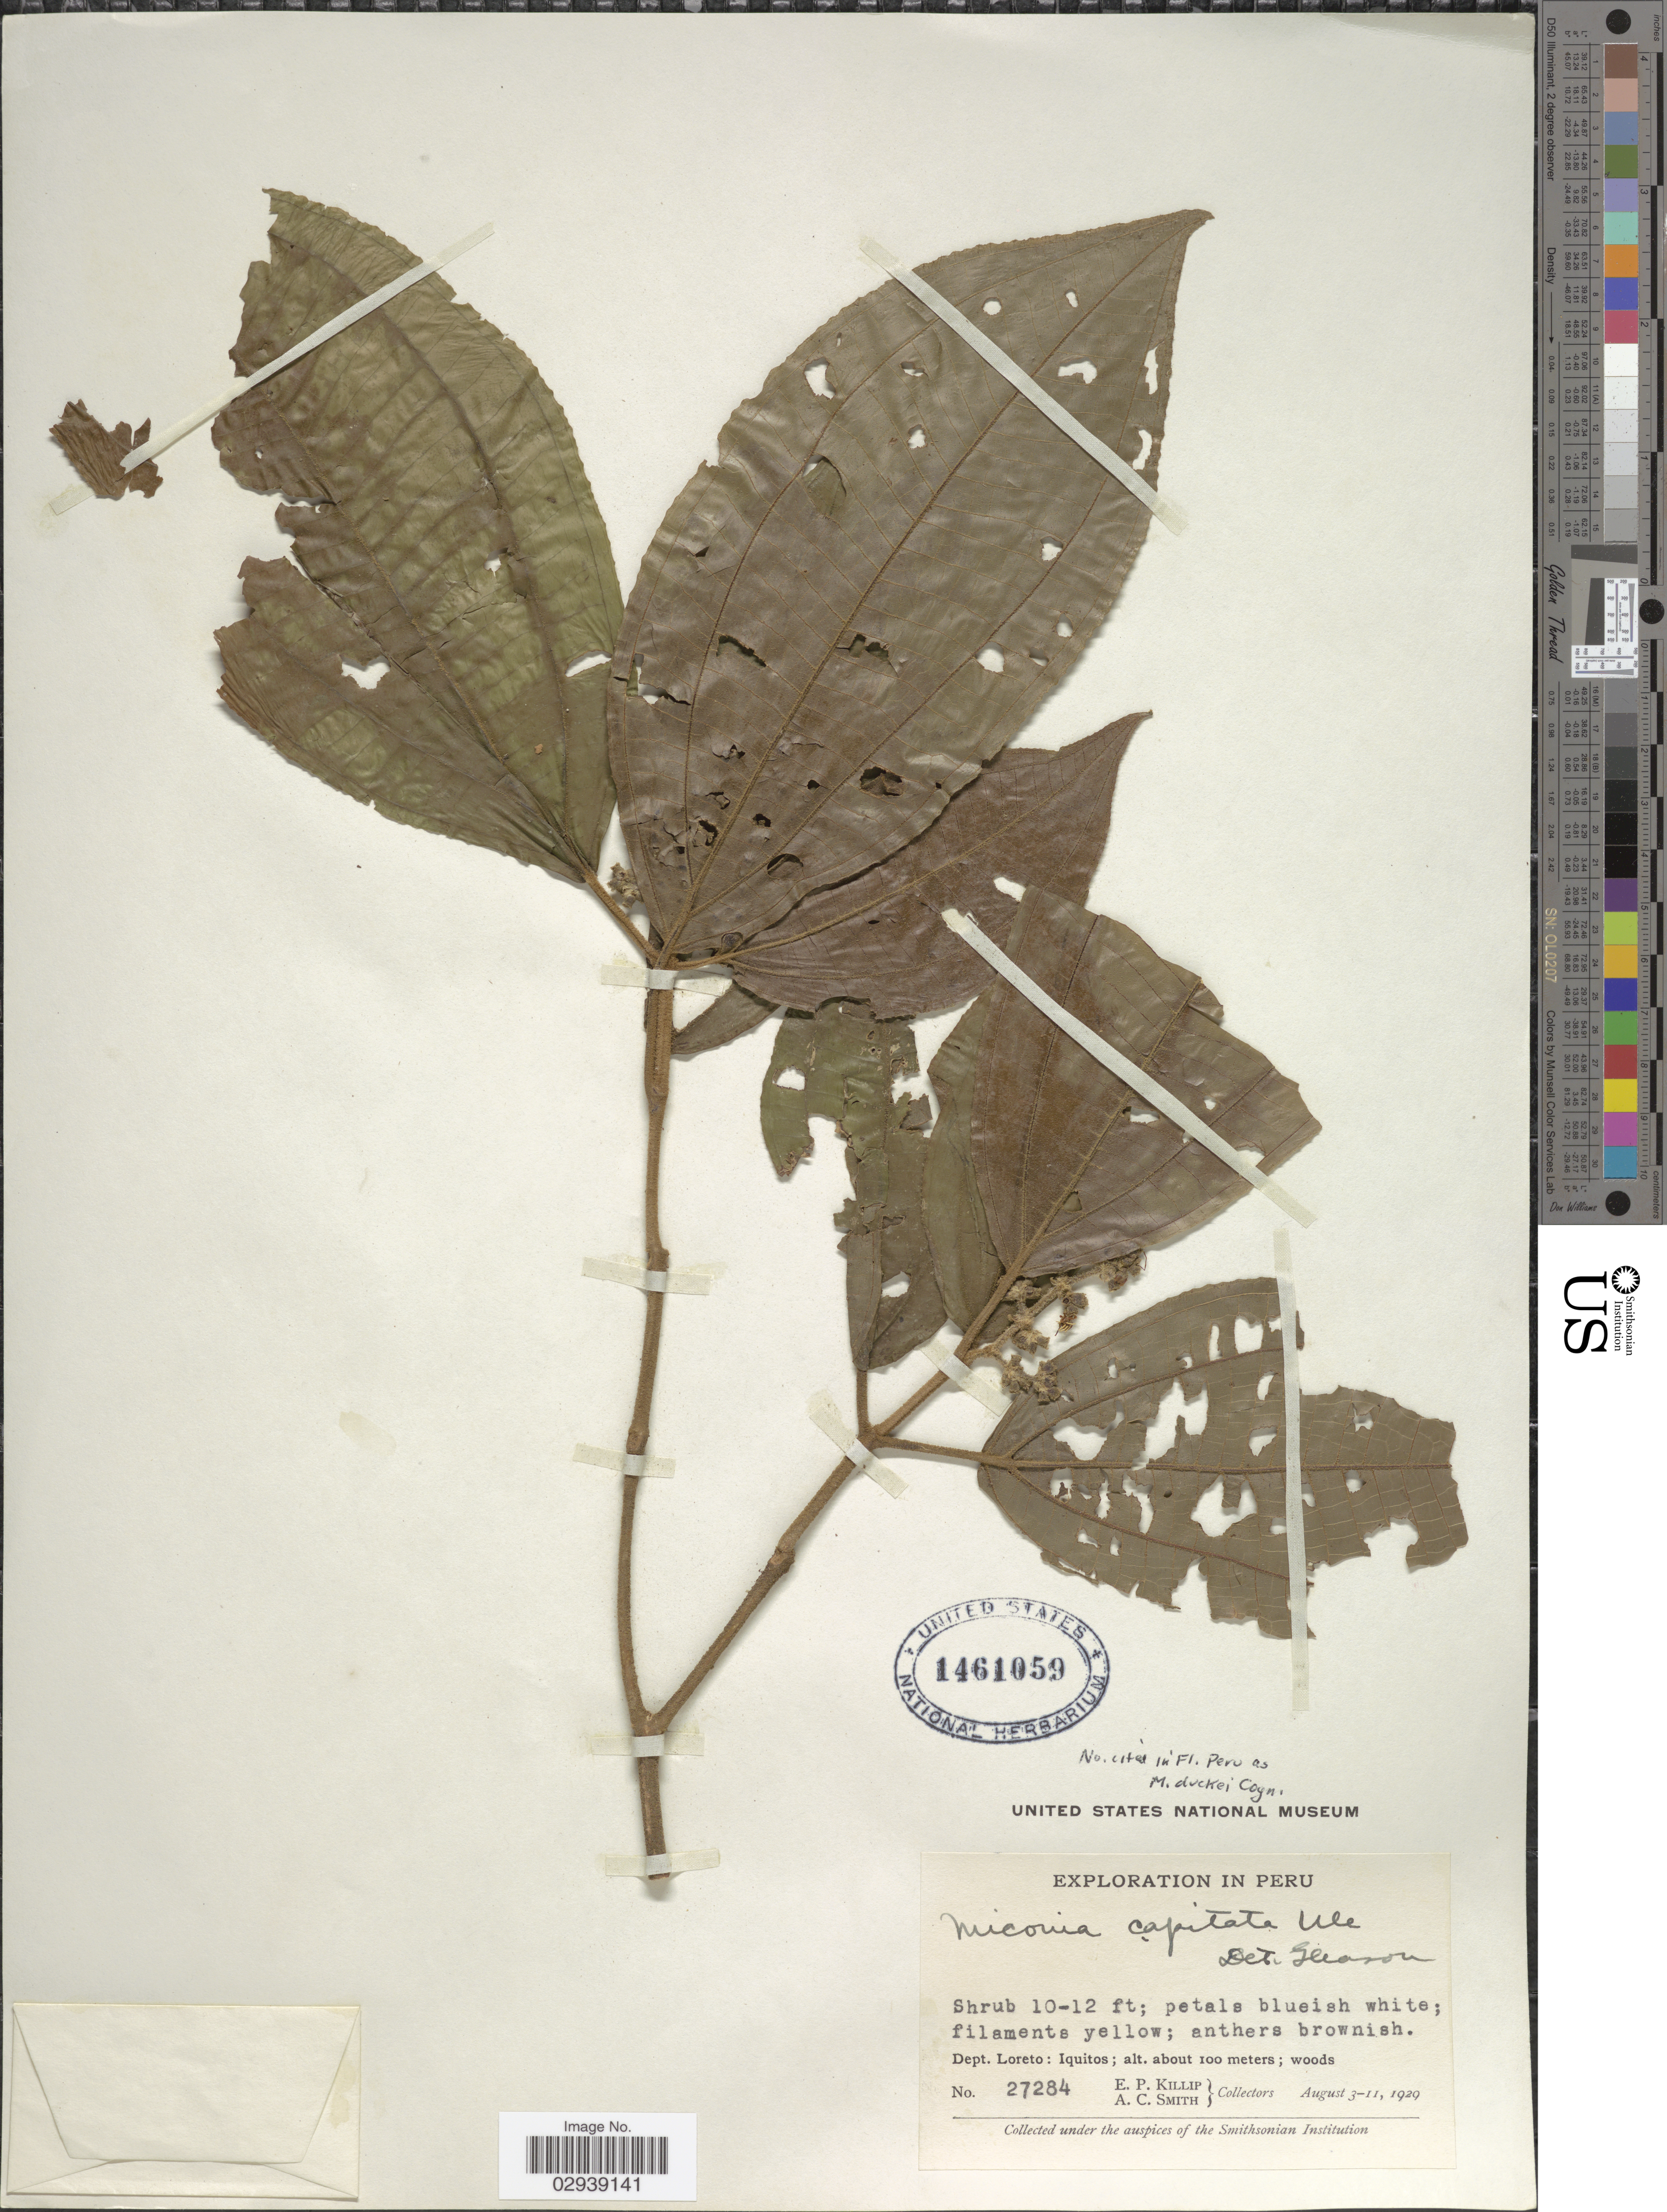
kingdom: Plantae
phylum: Tracheophyta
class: Magnoliopsida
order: Myrtales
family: Melastomataceae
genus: Miconia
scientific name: Miconia duckei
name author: Cogn.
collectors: E. P. Killip & A. C. Smith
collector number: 27284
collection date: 1929-08-03/1929-08-11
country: Peru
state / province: Loreto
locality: Dept. Loreto: Iquitos.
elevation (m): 100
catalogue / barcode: US 1461059